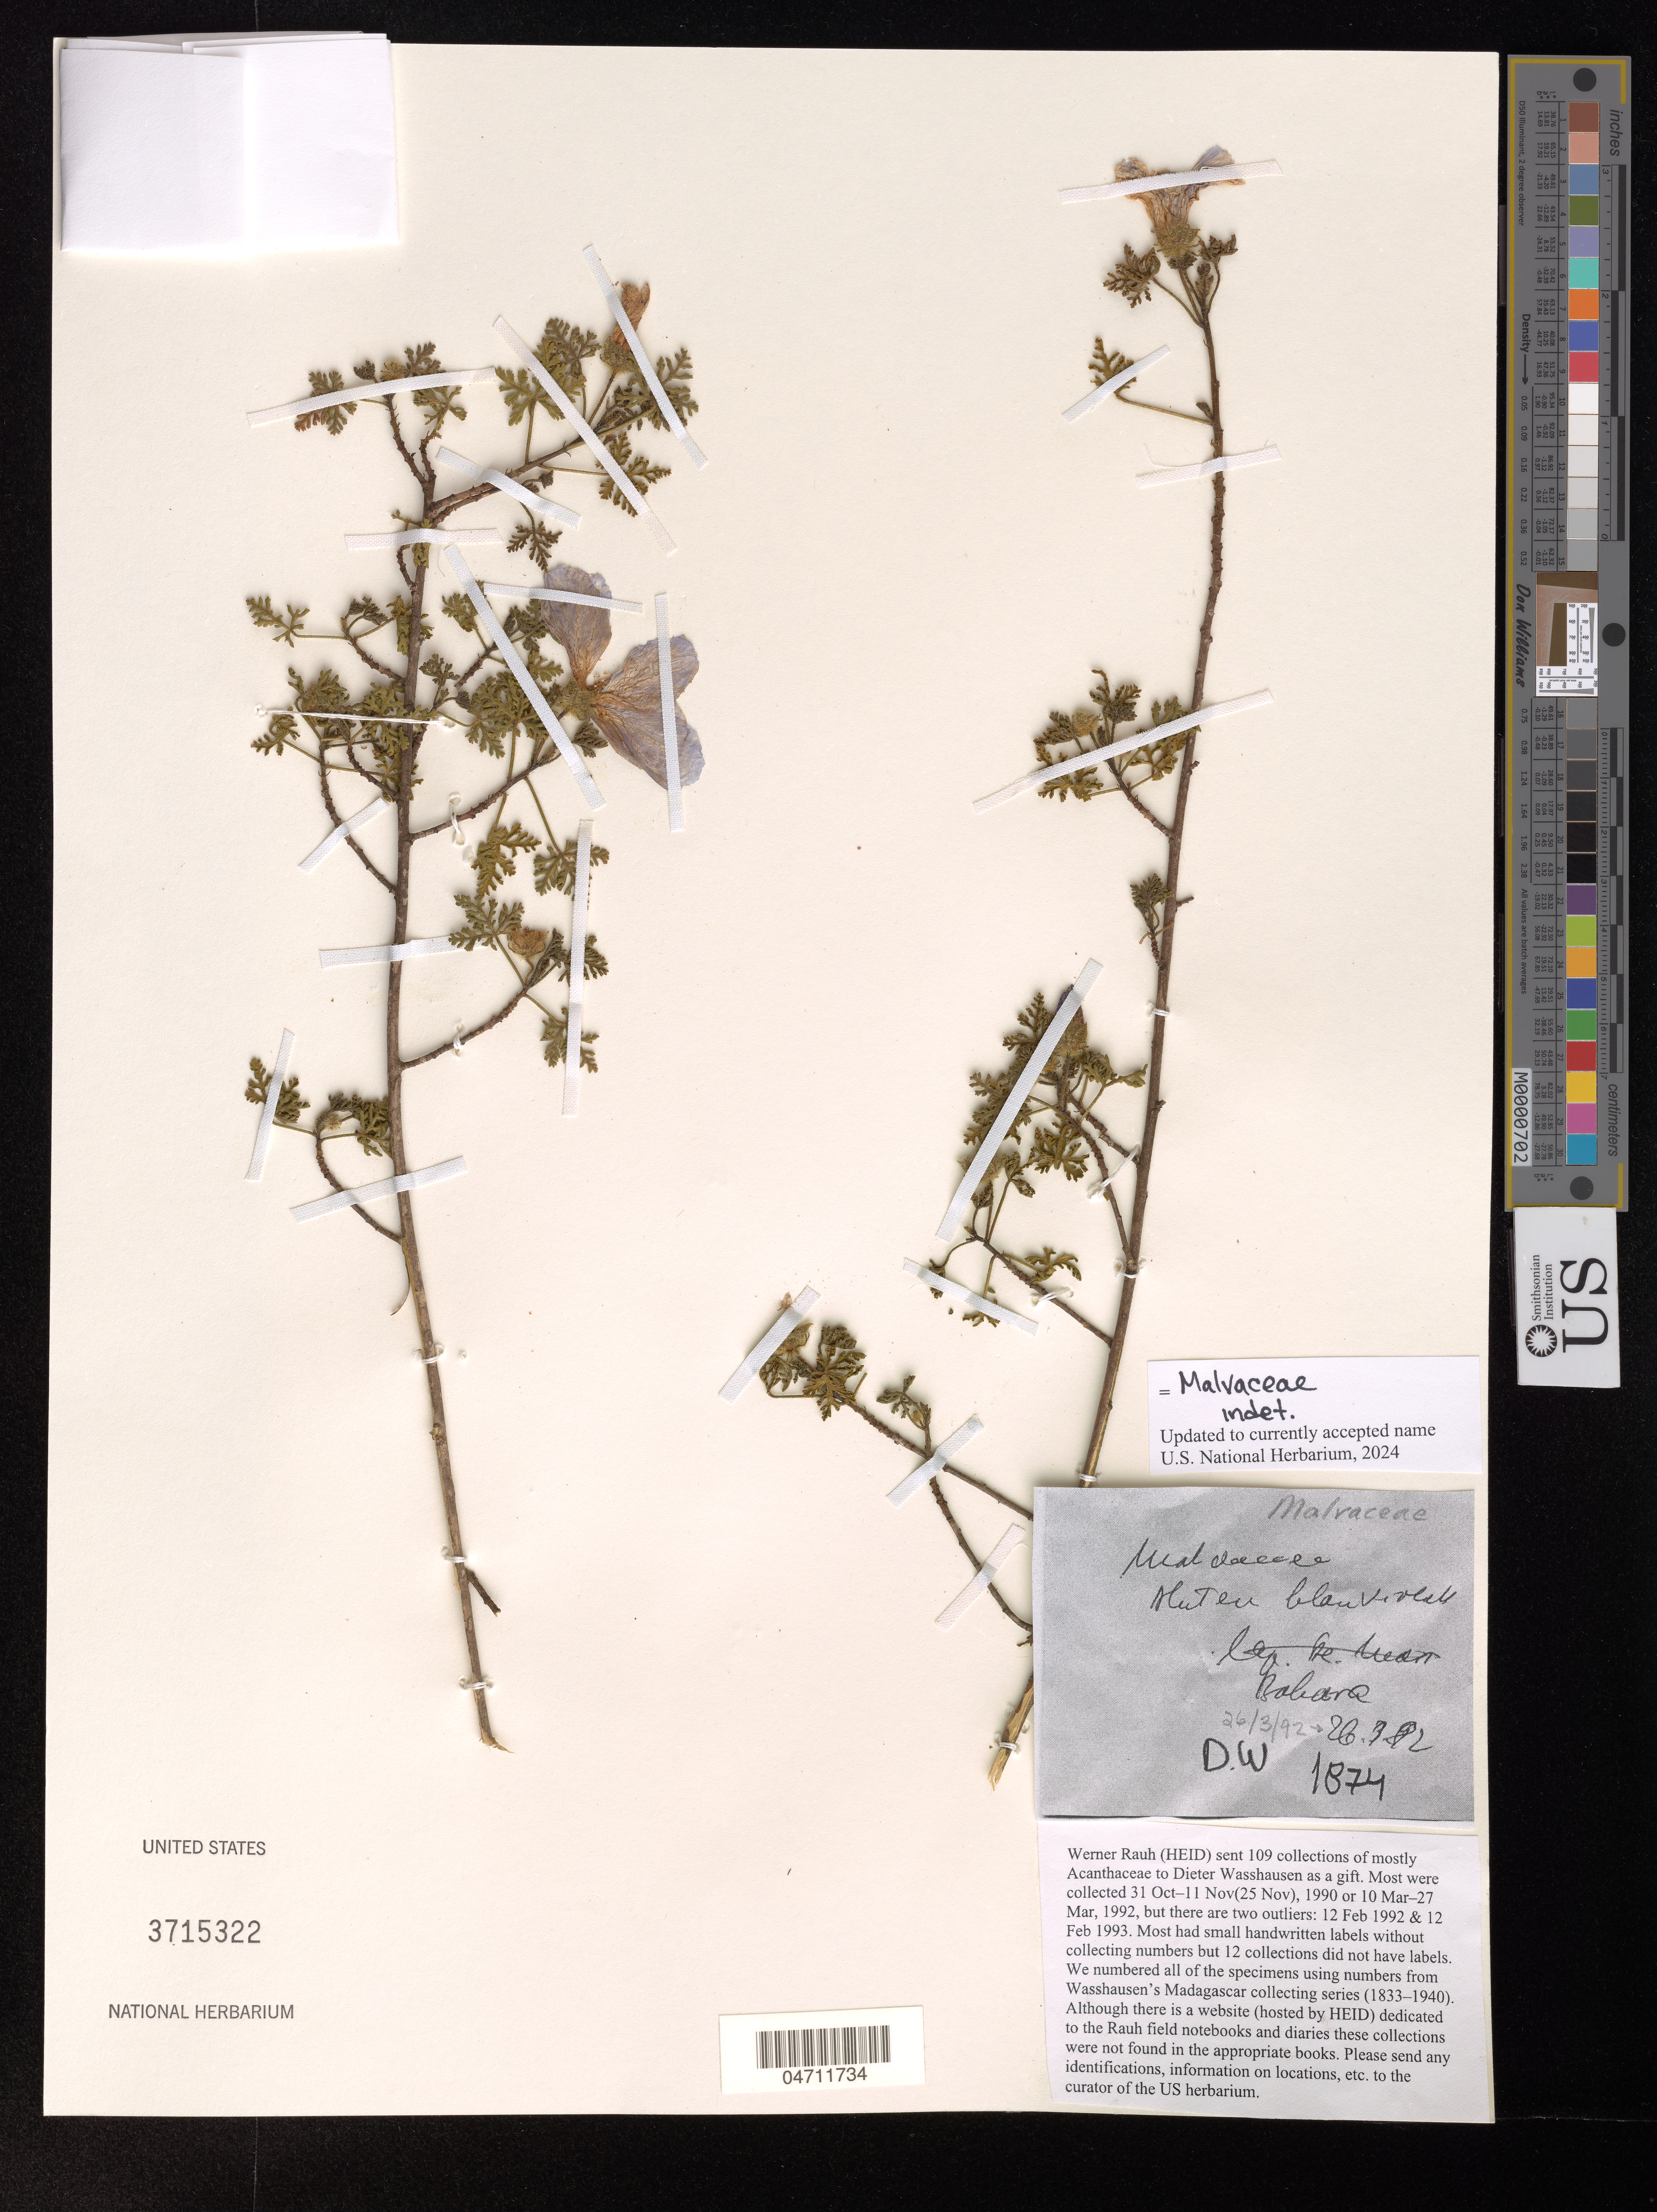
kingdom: Plantae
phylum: Tracheophyta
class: Magnoliopsida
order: Malvales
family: Malvaceae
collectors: W. Rauh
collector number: DW 1874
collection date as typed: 26.3.92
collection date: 1992-03-26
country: Madagascar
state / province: Tulear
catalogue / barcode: US 3715322